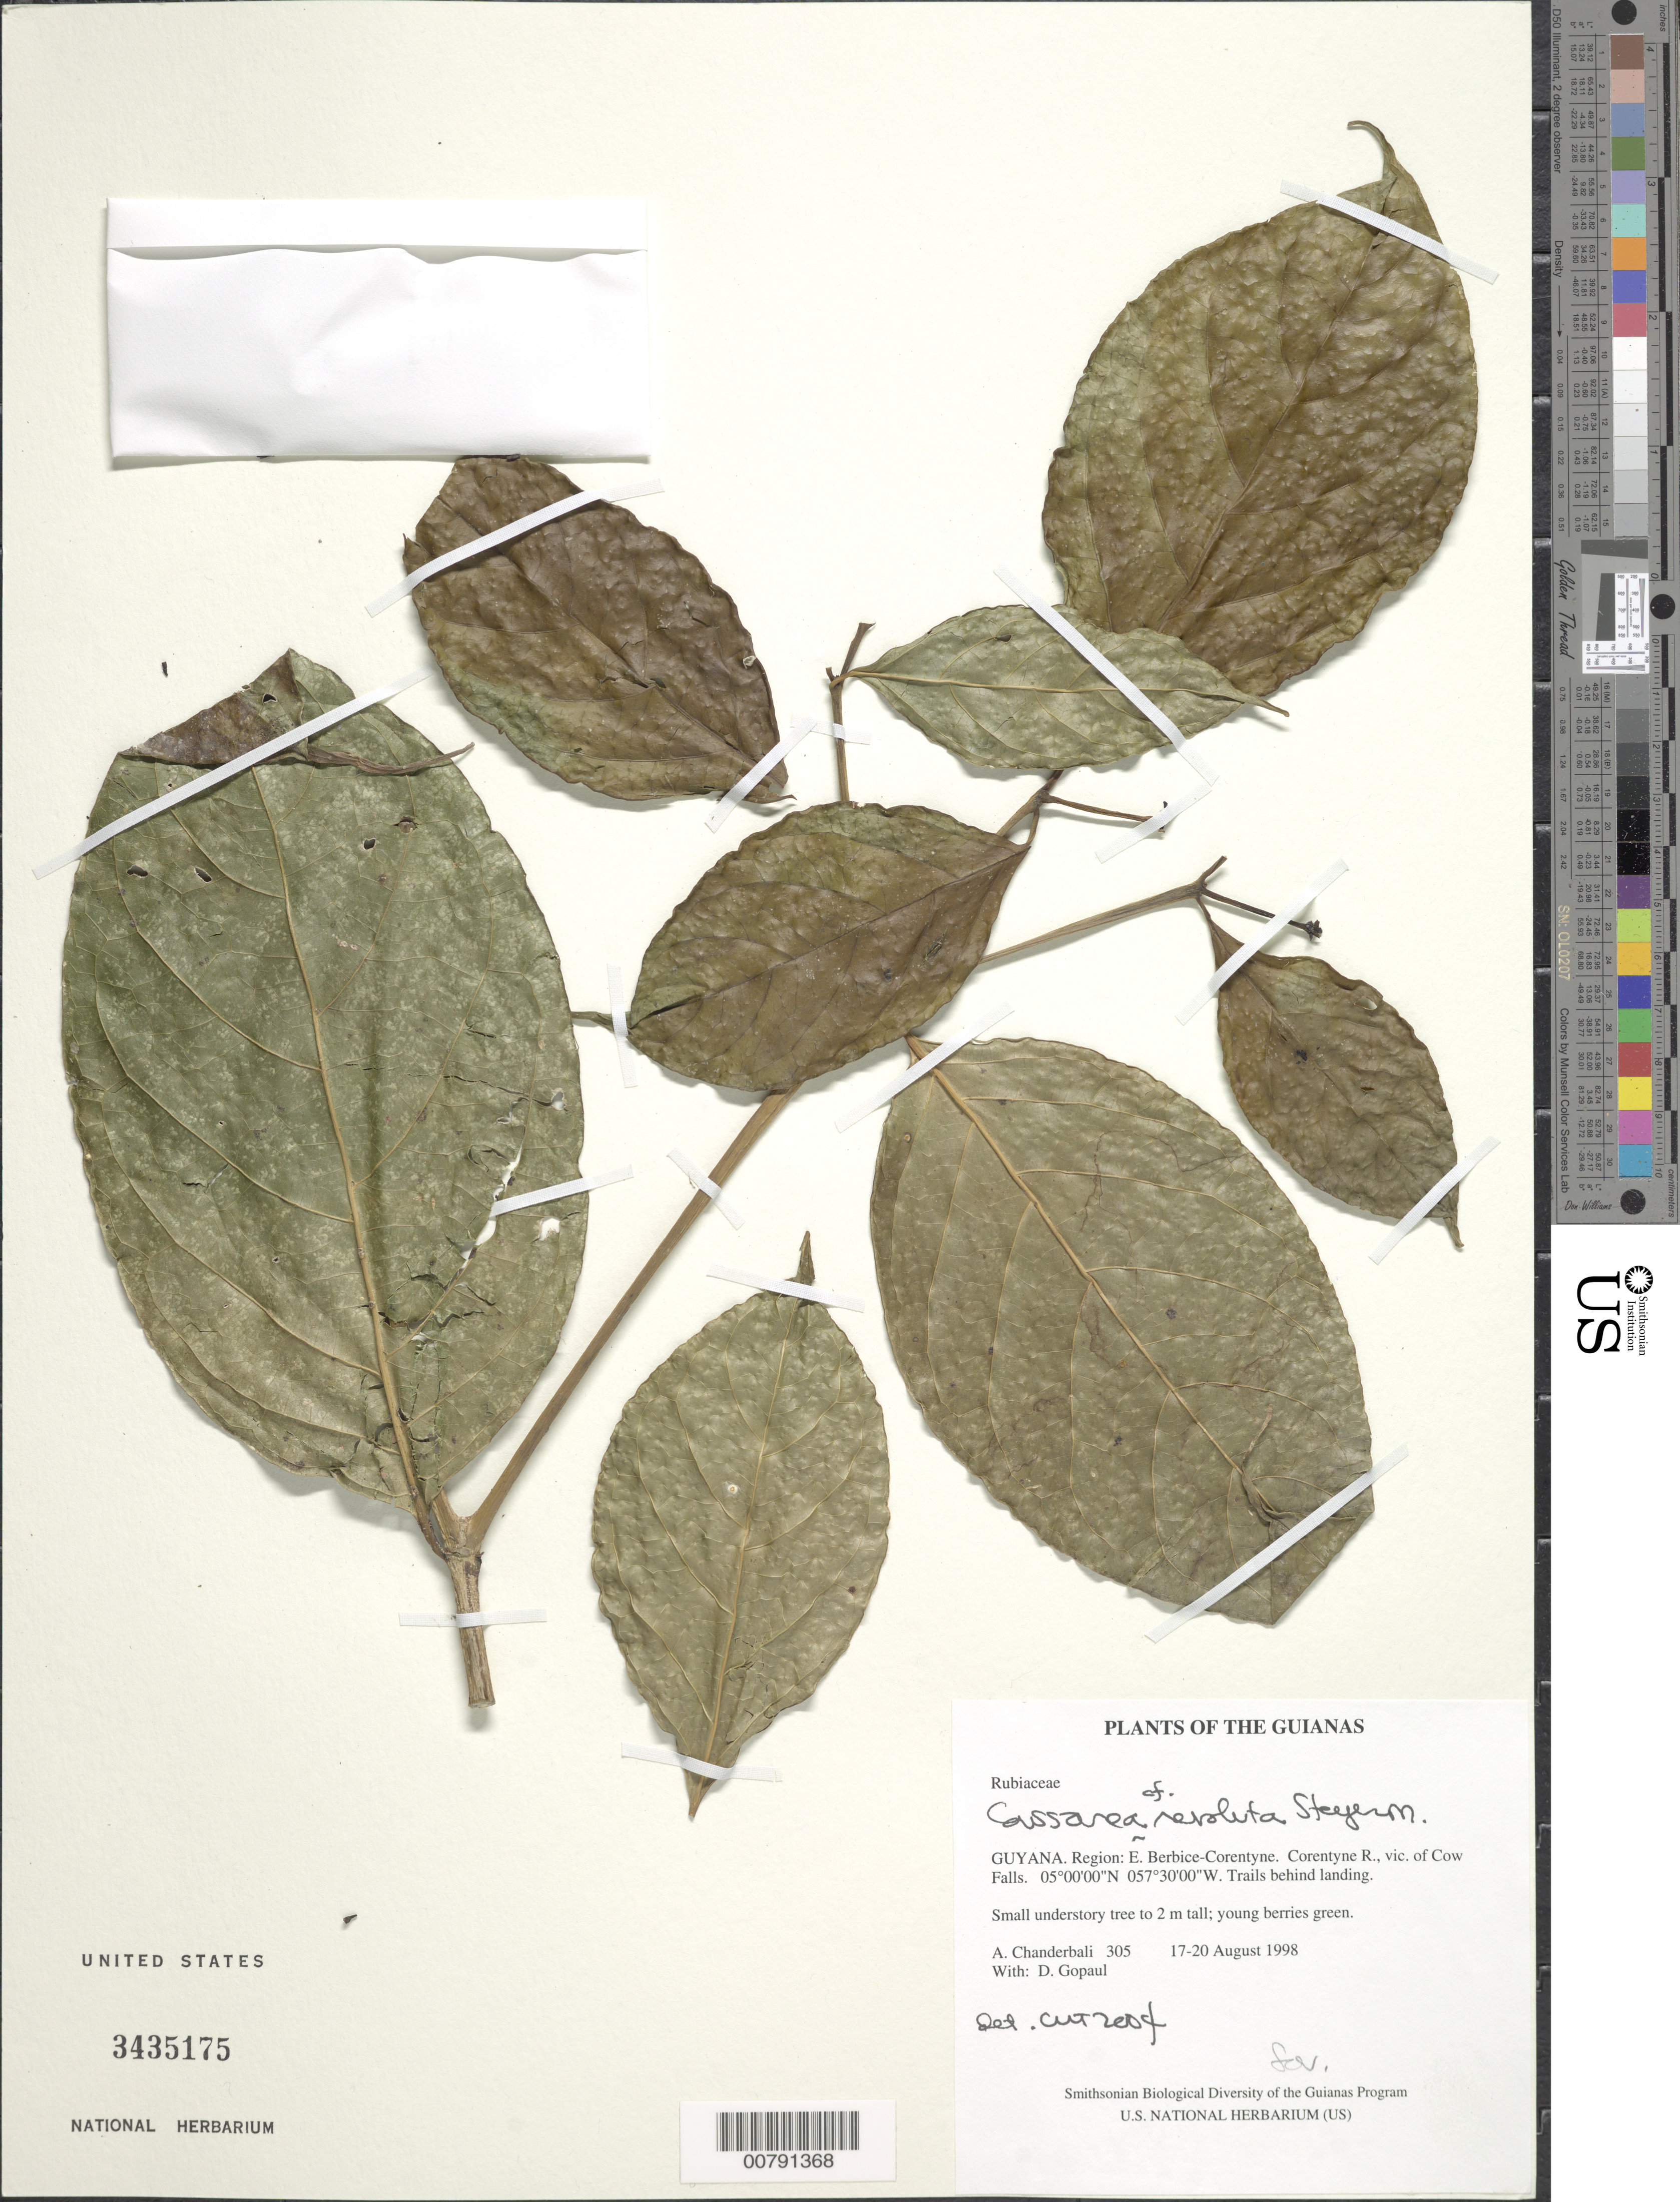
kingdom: Plantae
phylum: Tracheophyta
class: Magnoliopsida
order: Gentianales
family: Rubiaceae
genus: Coussarea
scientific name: Coussarea revoluta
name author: Steyerm.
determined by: Taylor, Charlotte M.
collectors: A. S. Chanderbali & D. Gopaul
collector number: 305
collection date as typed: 17-20 August 1998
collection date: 1998-08-17/1998-08-20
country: Guyana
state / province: E. Berbice-Corentyne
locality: Corentyne R., vic. of Cow Falls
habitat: Trails behind landing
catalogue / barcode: US 3435175